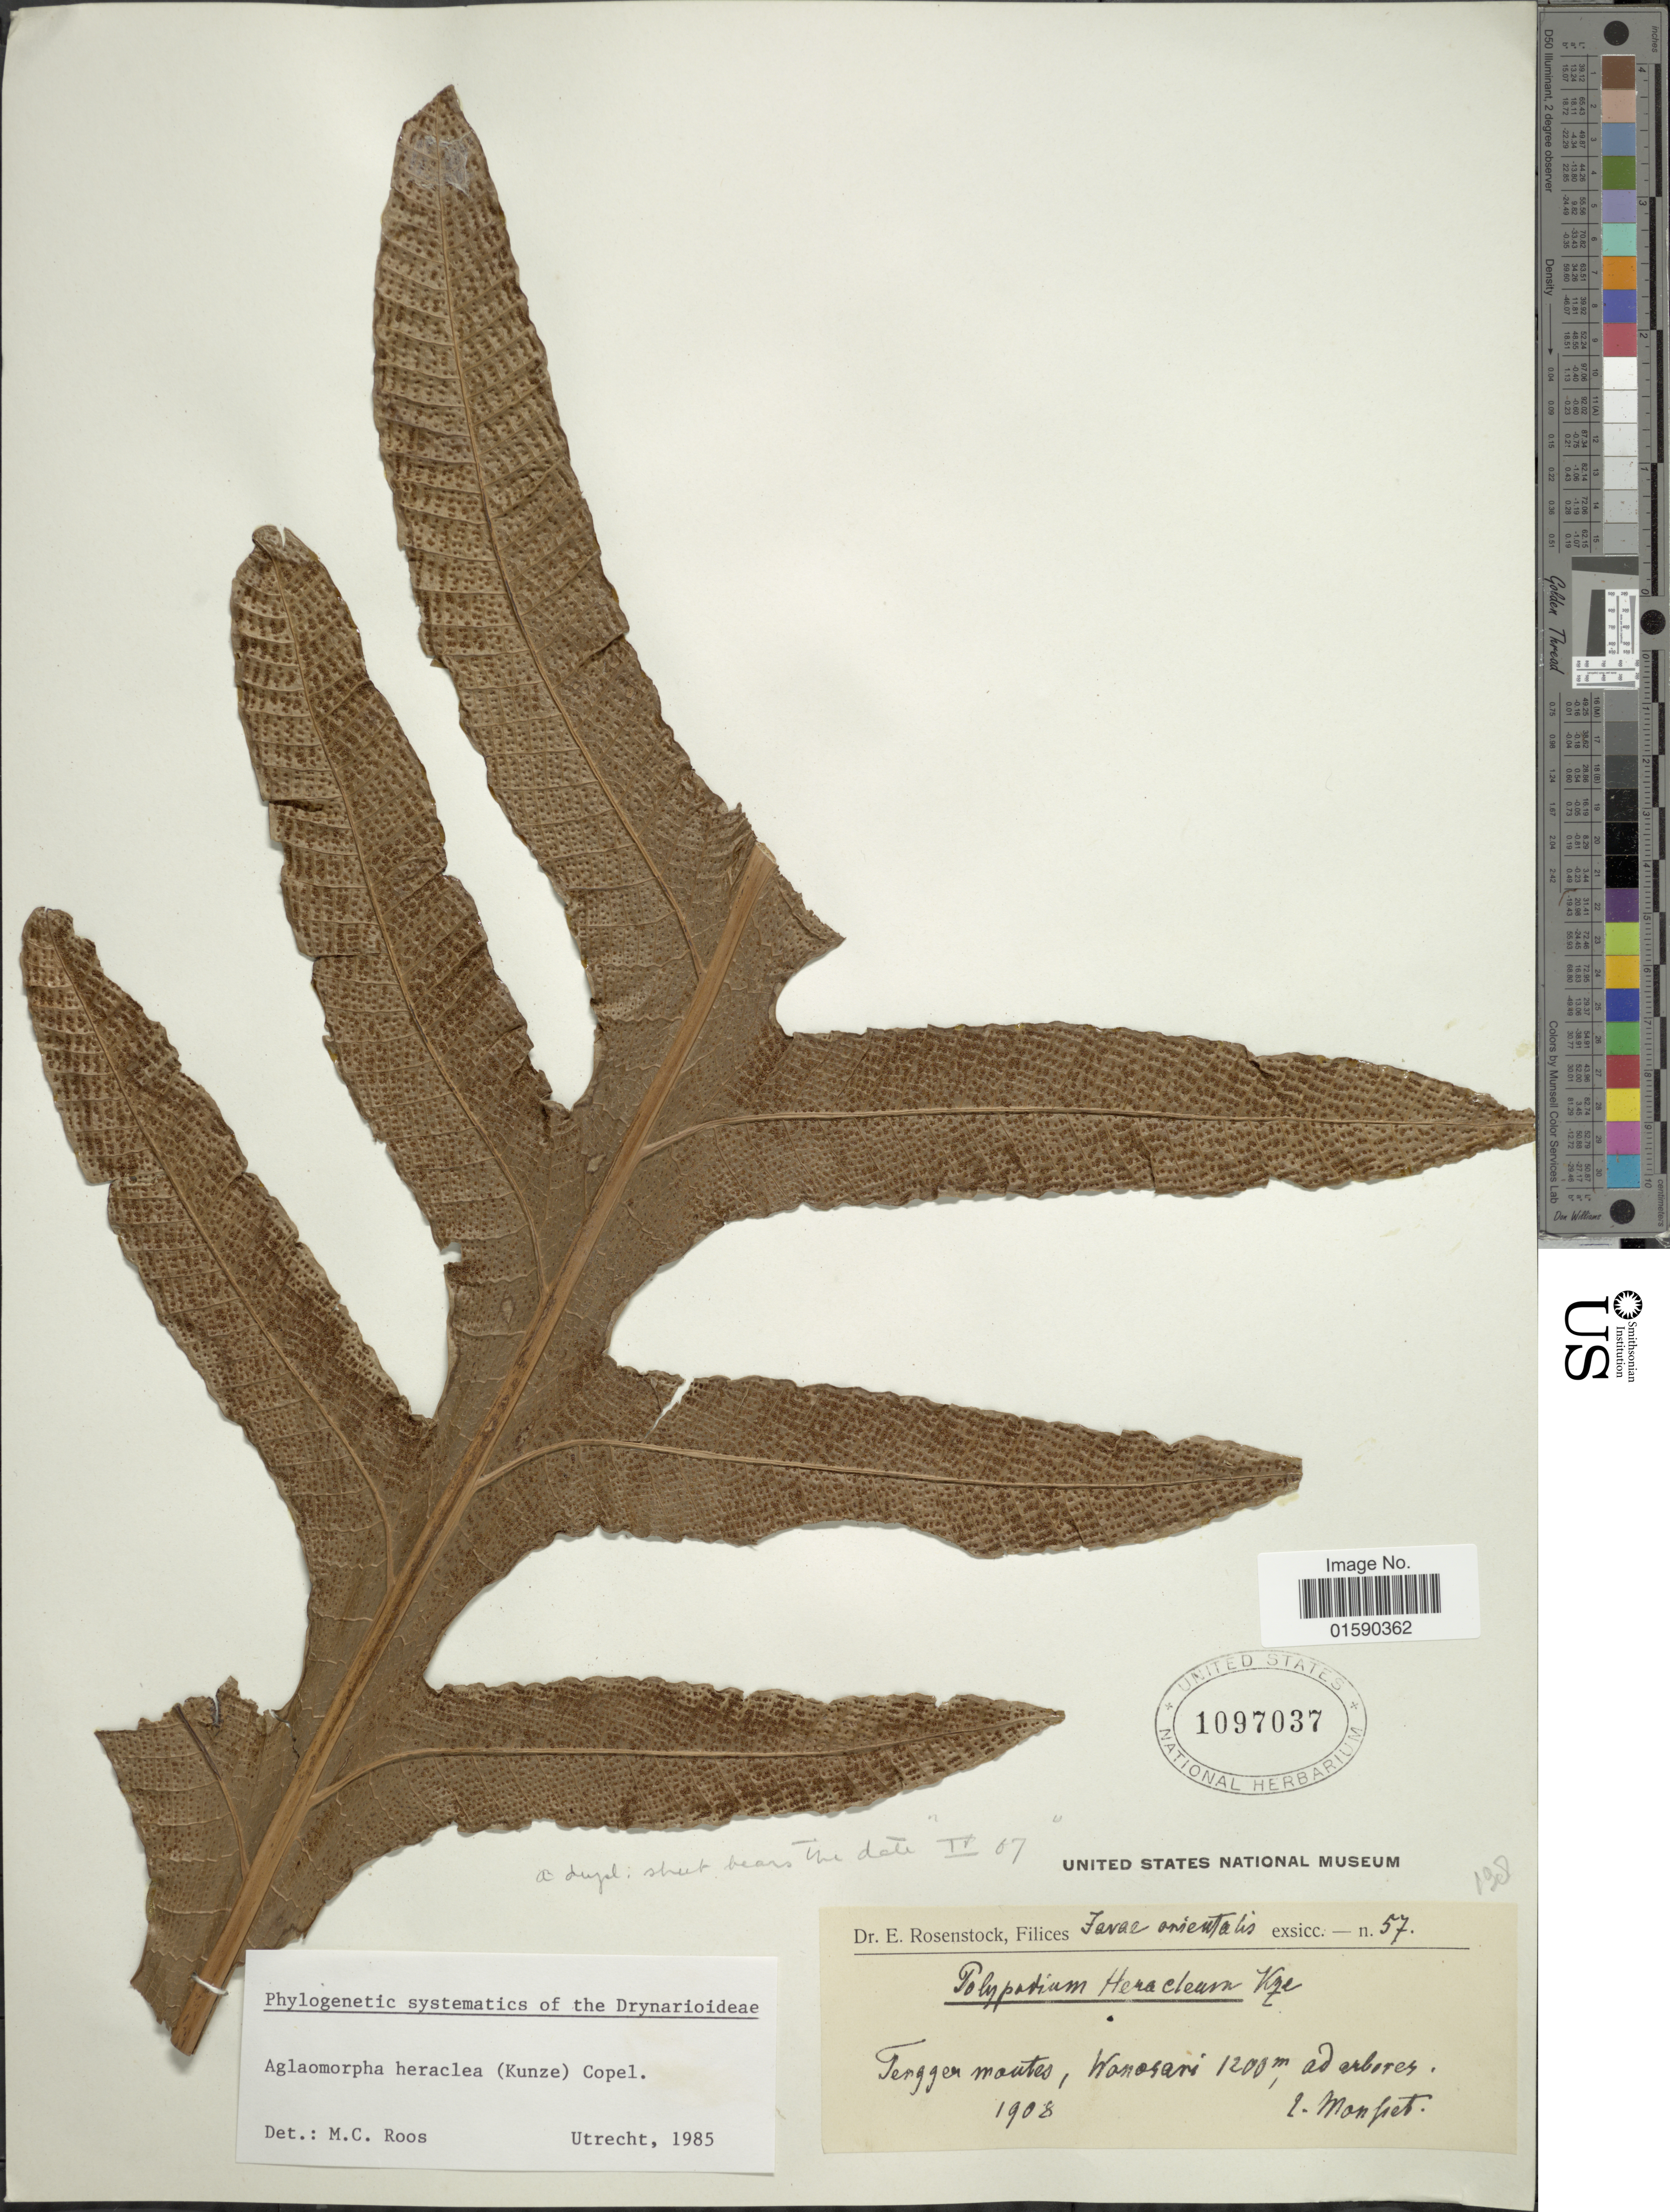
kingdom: Plantae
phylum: Tracheophyta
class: Polypodiopsida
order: Polypodiales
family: Polypodiaceae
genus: Aglaomorpha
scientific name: Aglaomorpha heraclea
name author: (Kunze) Copel.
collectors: G. Moupet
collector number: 57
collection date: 1908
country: Indonesia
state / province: Java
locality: Javae orientalis, Tengger montes, Wonosari. [interpreted]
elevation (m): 1200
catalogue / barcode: US 1097037